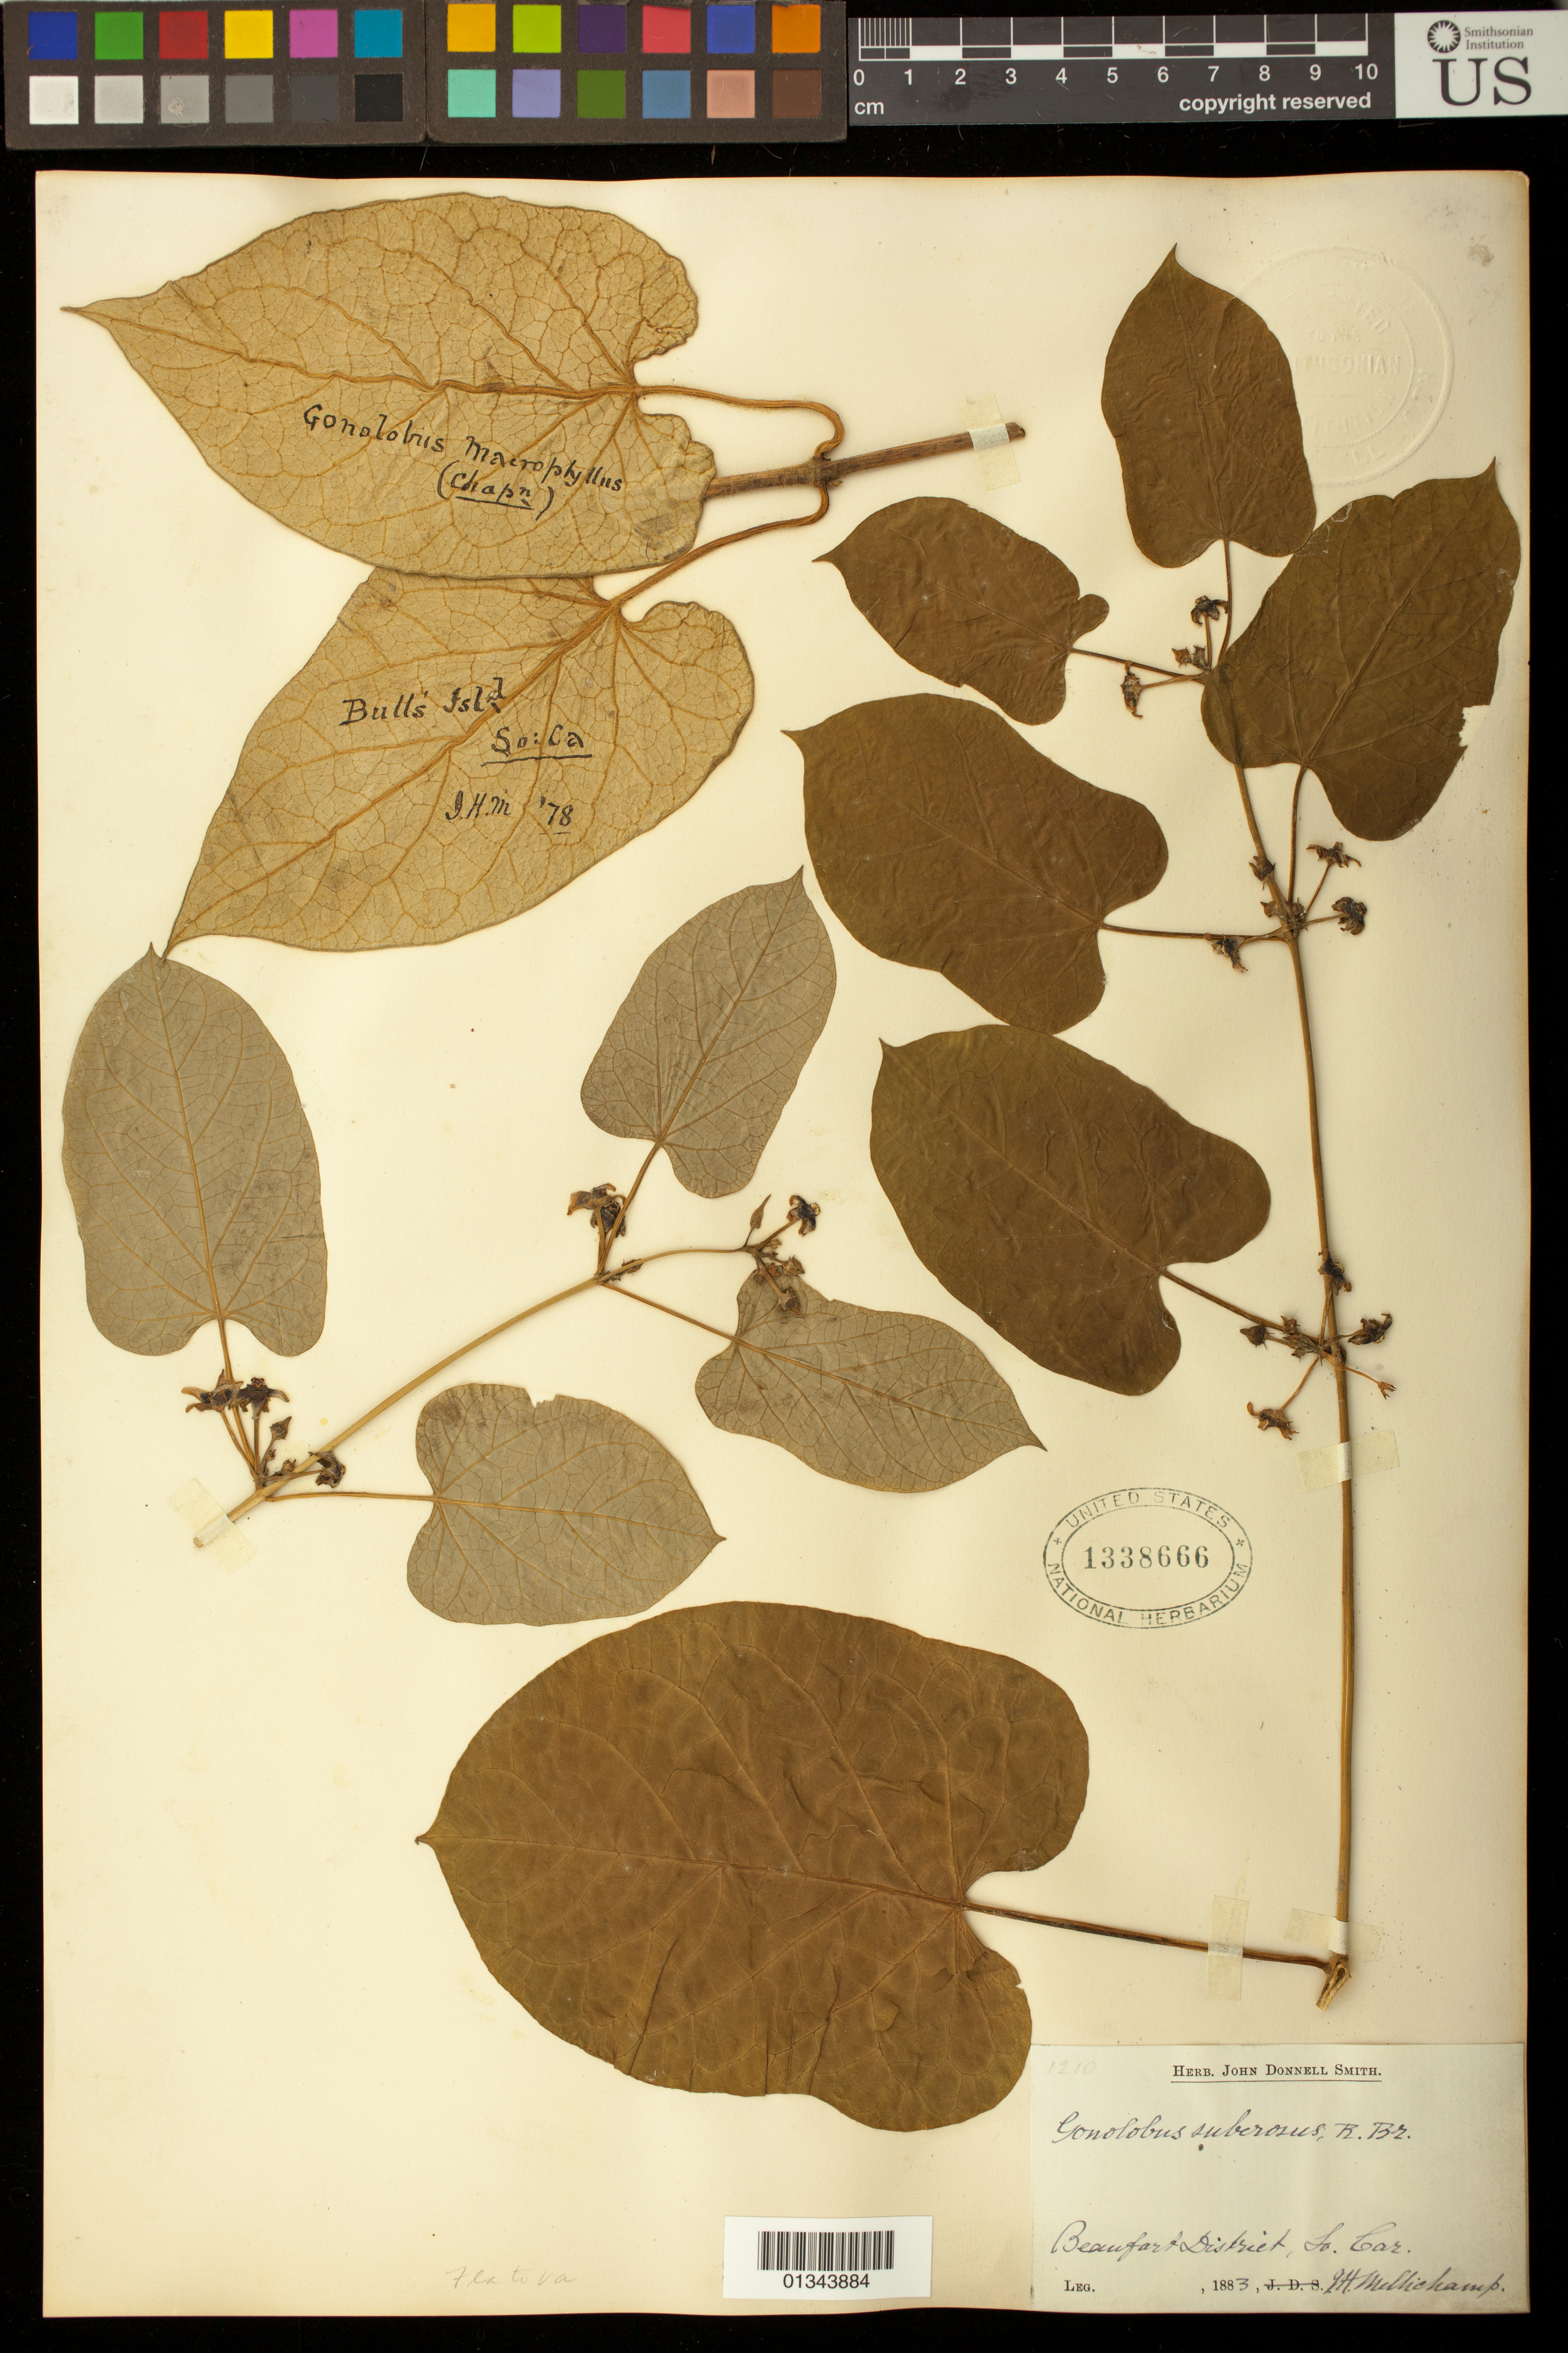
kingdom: Plantae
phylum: Tracheophyta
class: Magnoliopsida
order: Gentianales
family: Apocynaceae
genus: Gonolobus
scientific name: Gonolobus suberosus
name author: (L.) R. Br.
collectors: J. H. Mellichamp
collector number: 78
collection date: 1883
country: United States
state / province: South Carolina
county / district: Beaufort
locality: Bulls' Isld.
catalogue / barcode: US 1338666